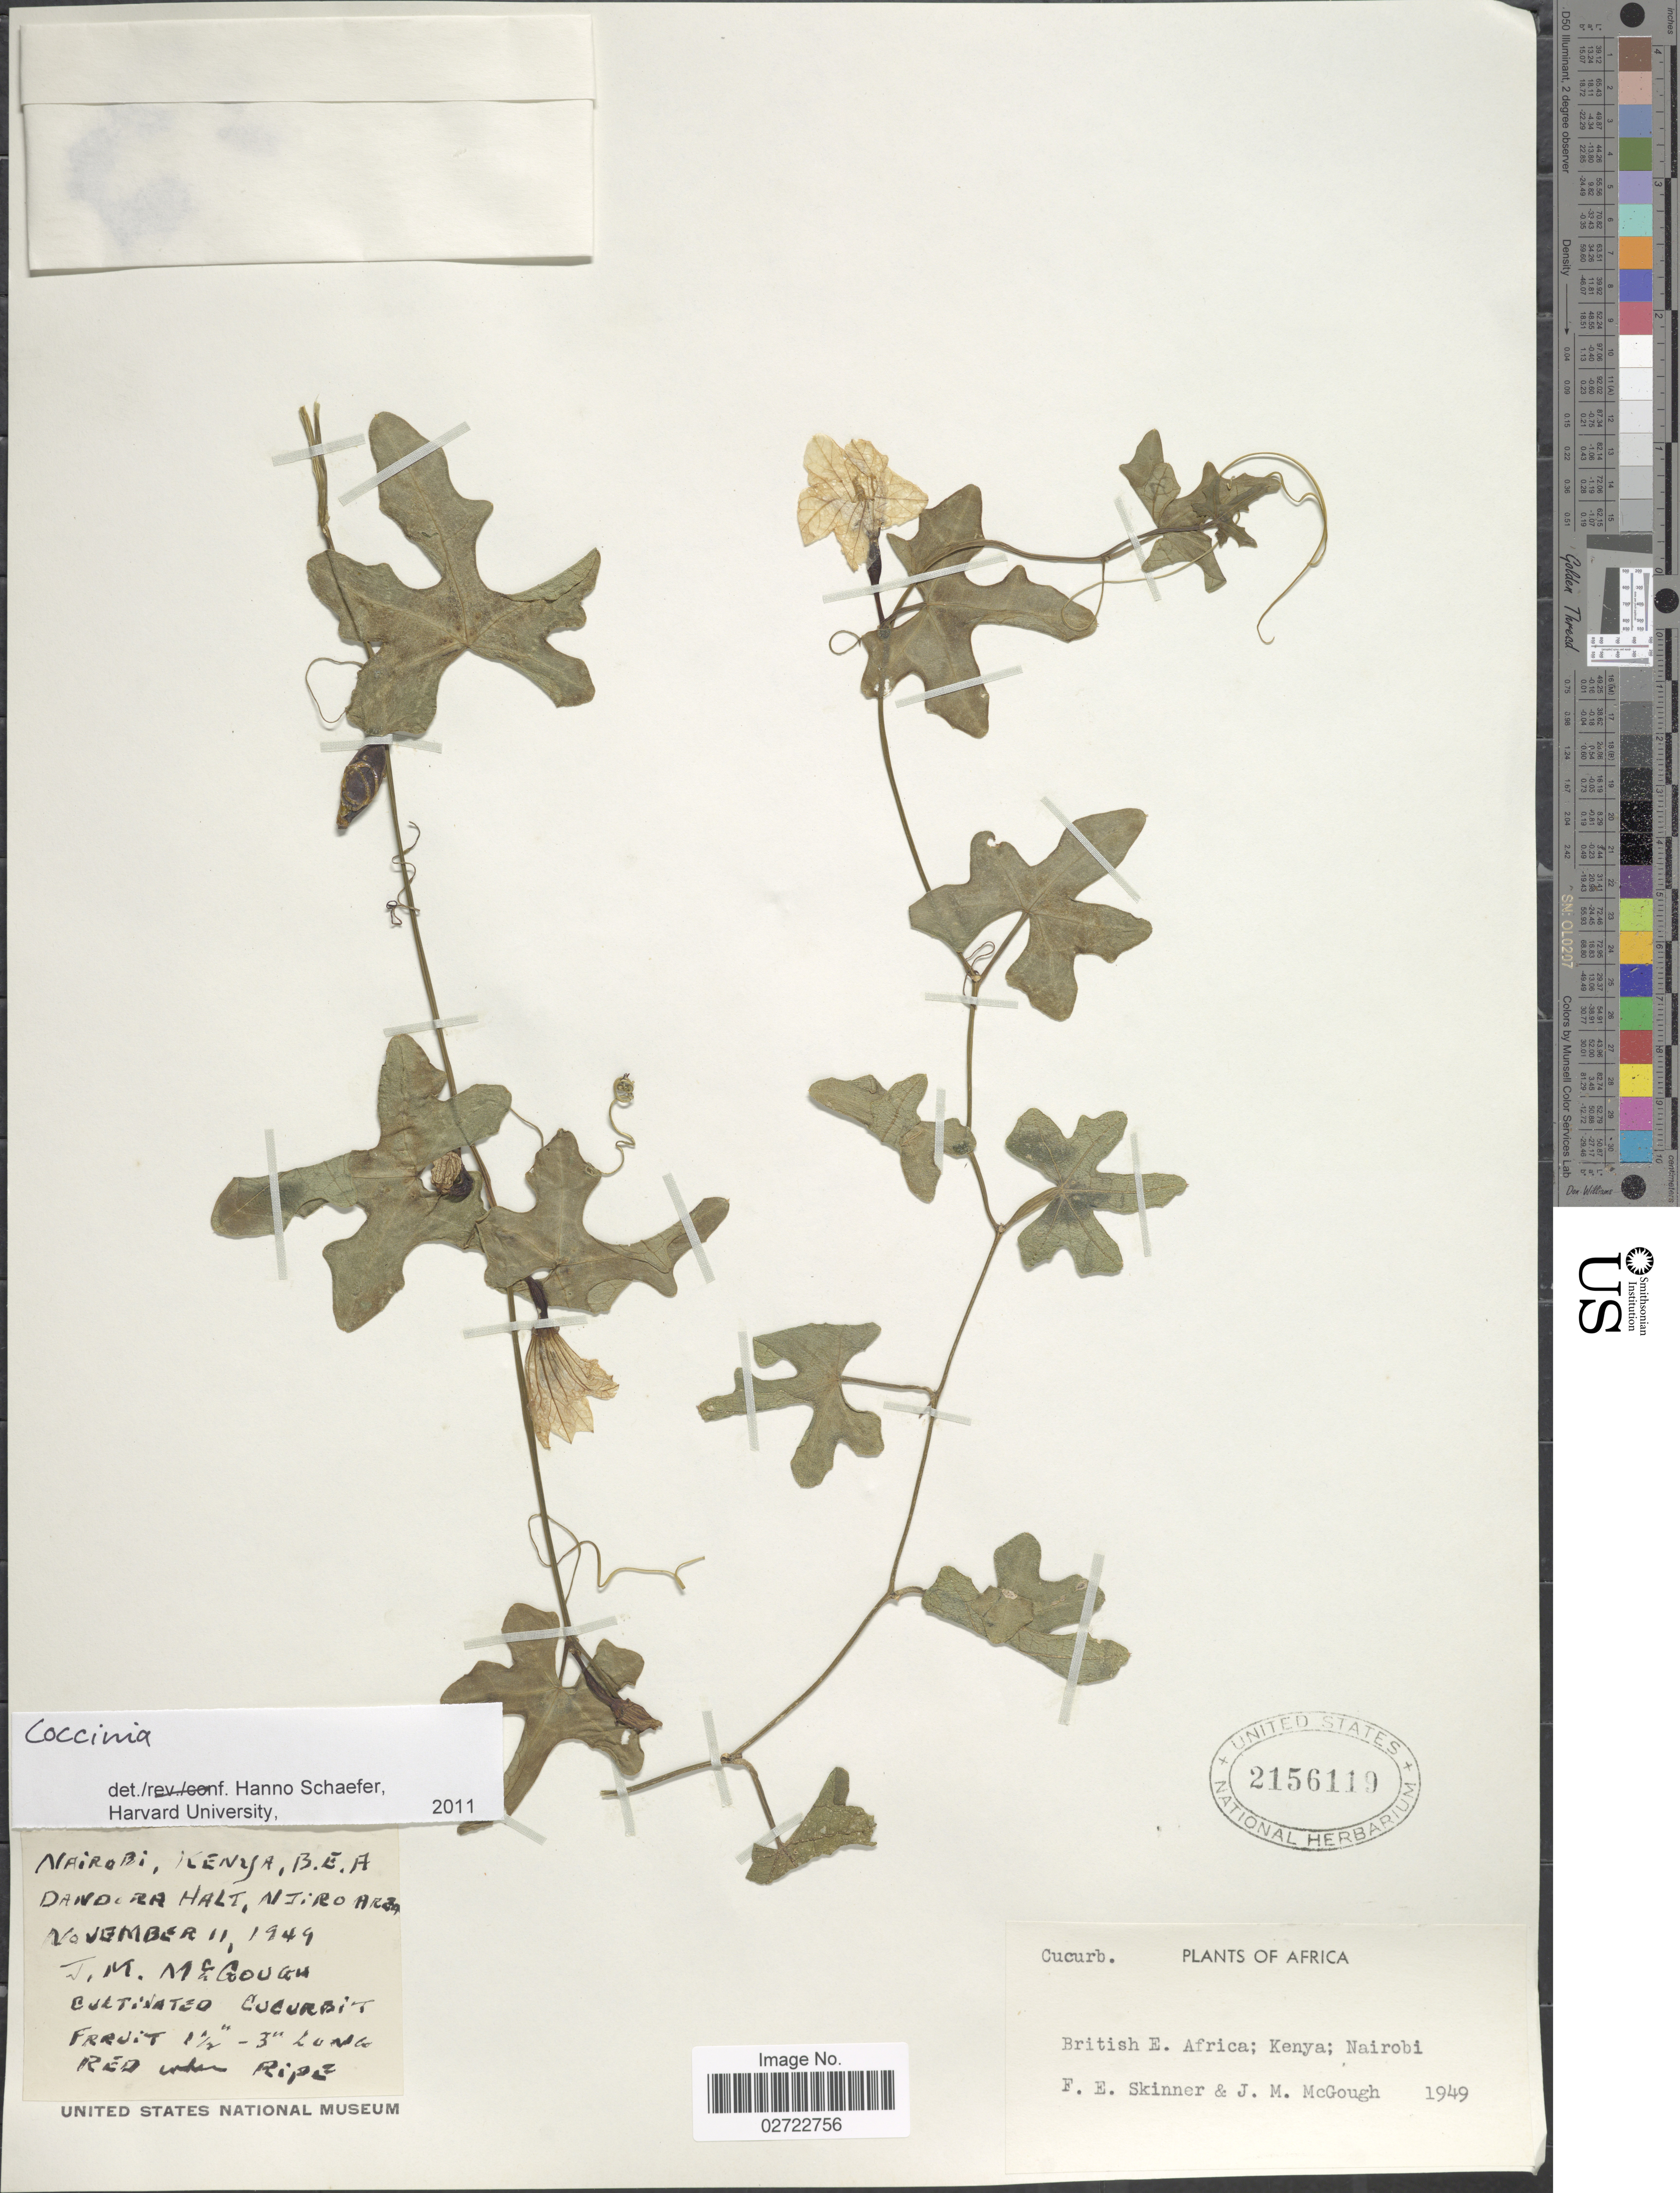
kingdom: Plantae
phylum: Tracheophyta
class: Magnoliopsida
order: Cucurbitales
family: Cucurbitaceae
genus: Coccinia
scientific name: Coccinia sp.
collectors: F. Skinner & J. Mcgough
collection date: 1949-11-11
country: Kenya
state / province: Nairobi Area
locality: British East Africa. Dandora Halt Njiro Area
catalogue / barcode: US 2156119